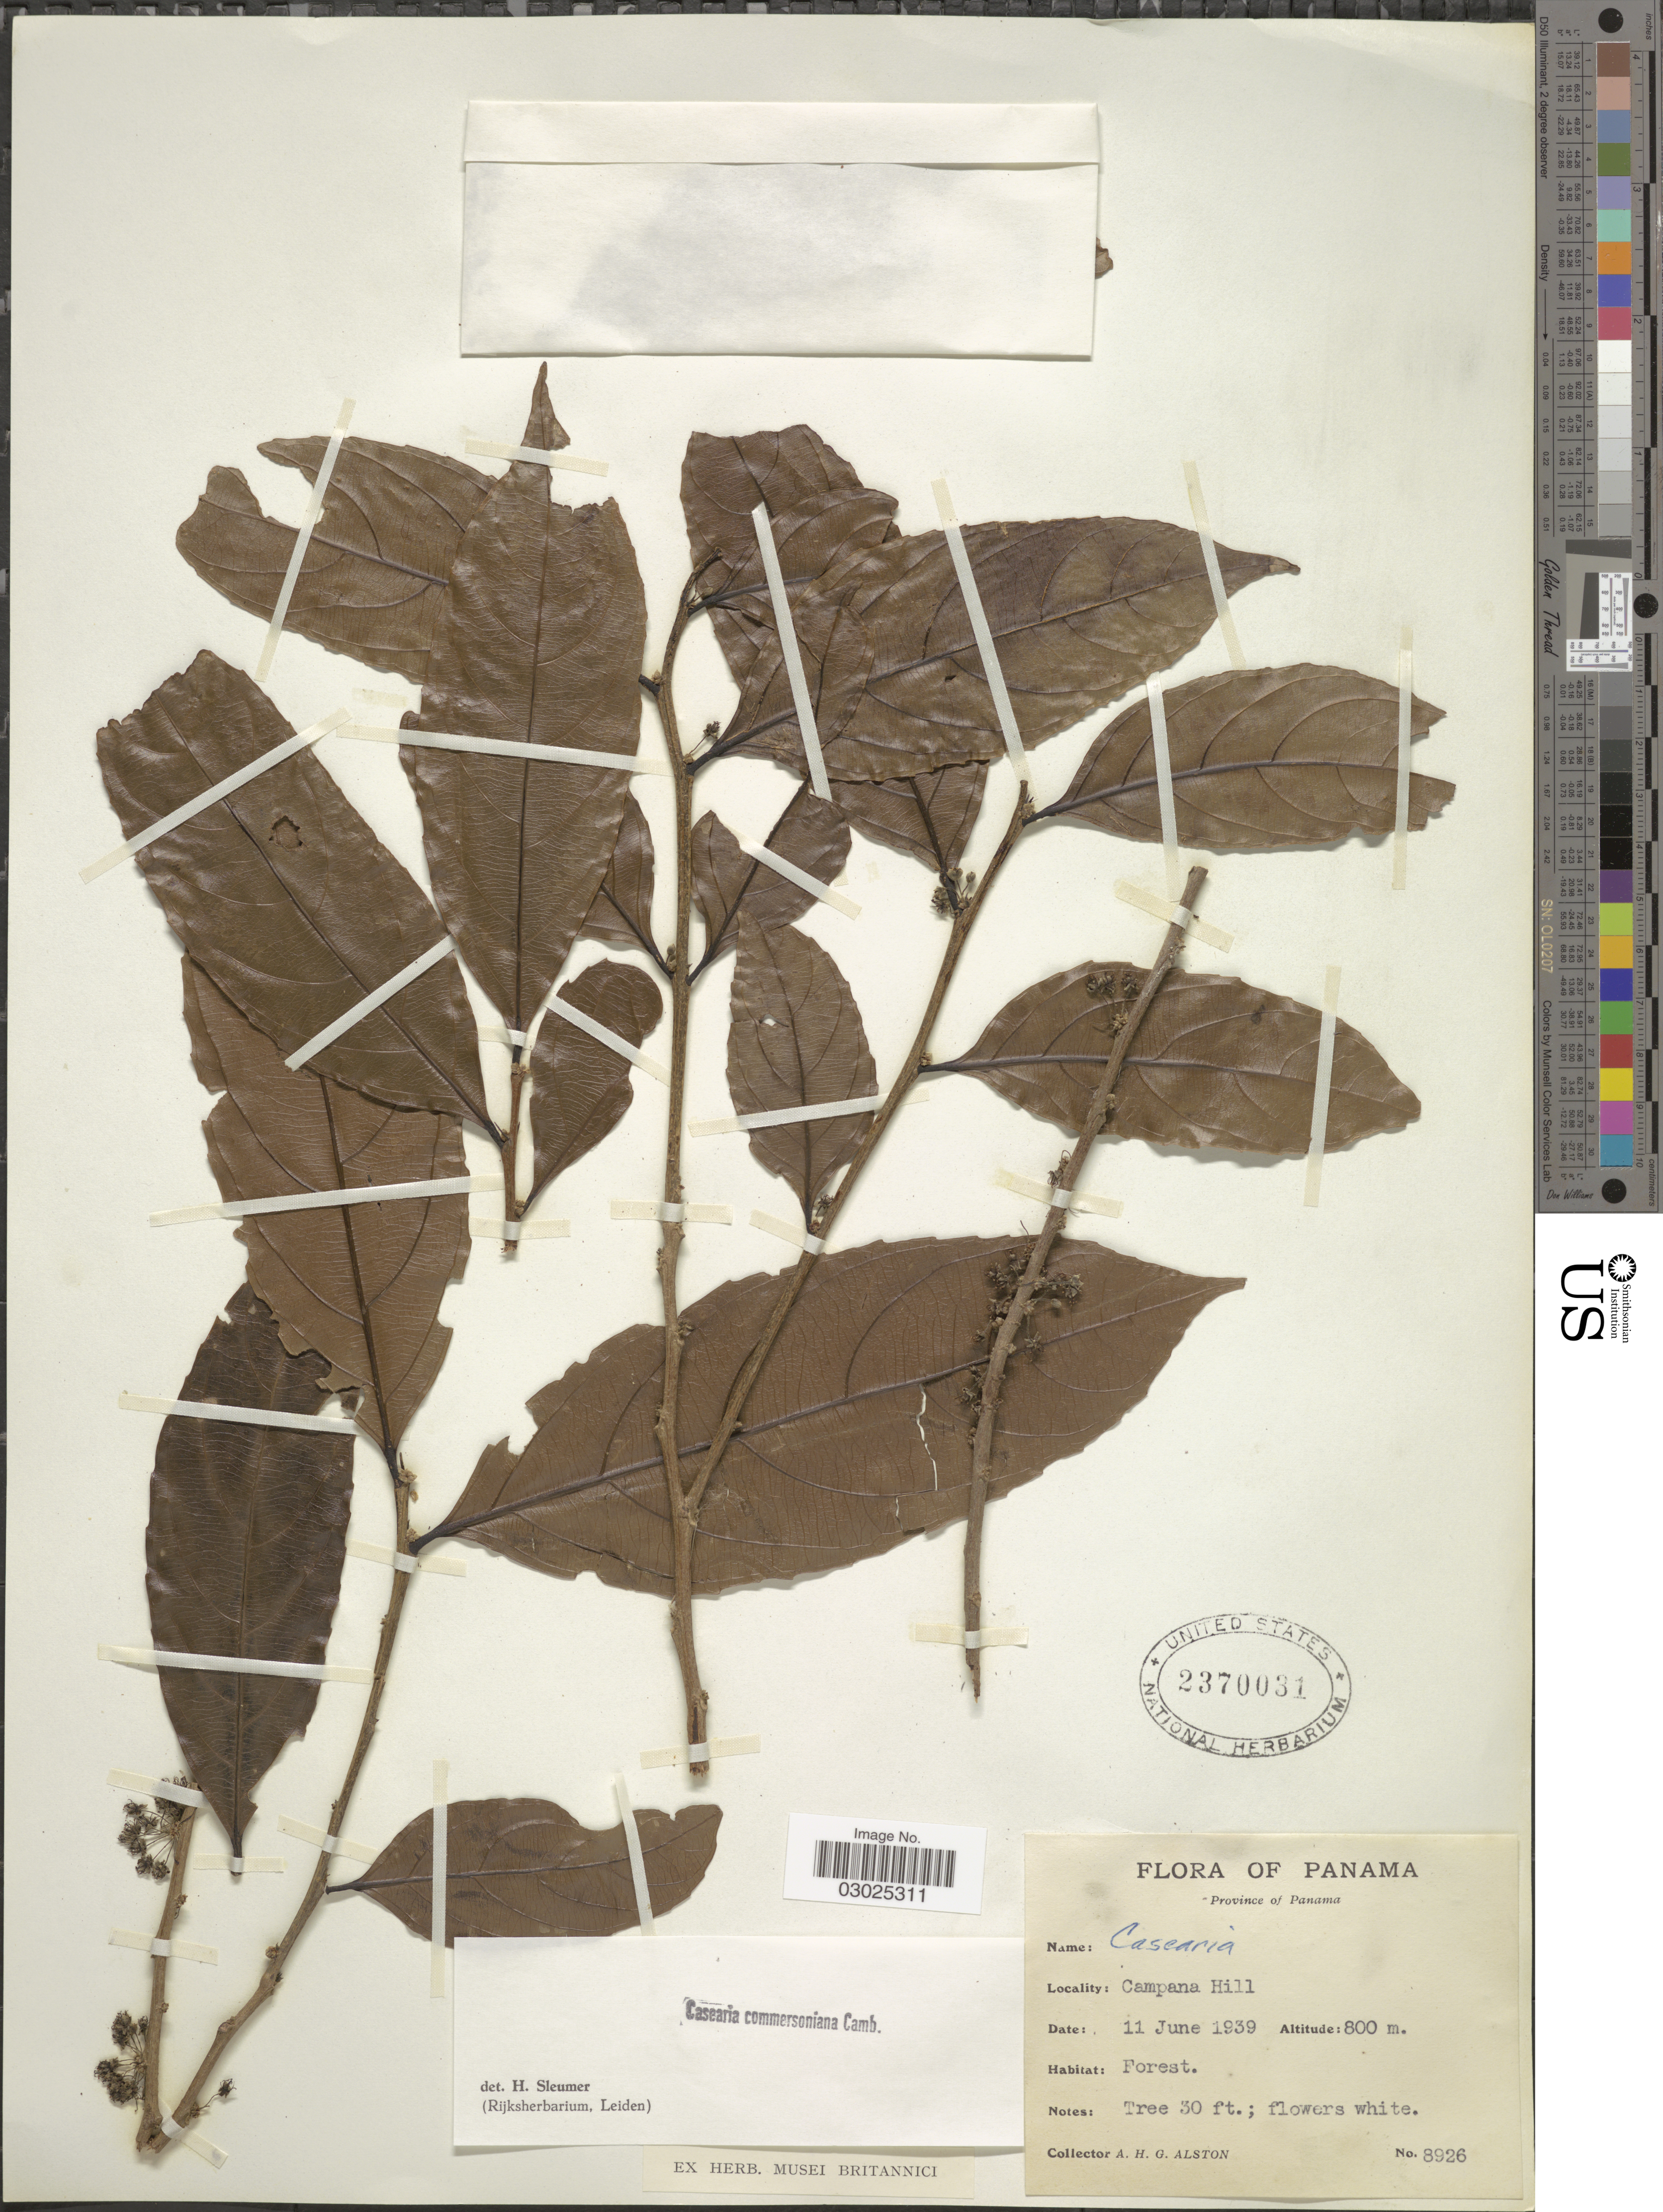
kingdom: Plantae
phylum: Tracheophyta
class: Magnoliopsida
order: Malpighiales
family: Salicaceae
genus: Piparea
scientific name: Piparea dentata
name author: Aubl.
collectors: A. H. Alston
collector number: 8926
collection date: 1939-06-11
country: Panama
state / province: Panamá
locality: Campana Hill.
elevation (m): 800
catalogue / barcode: US 2370031